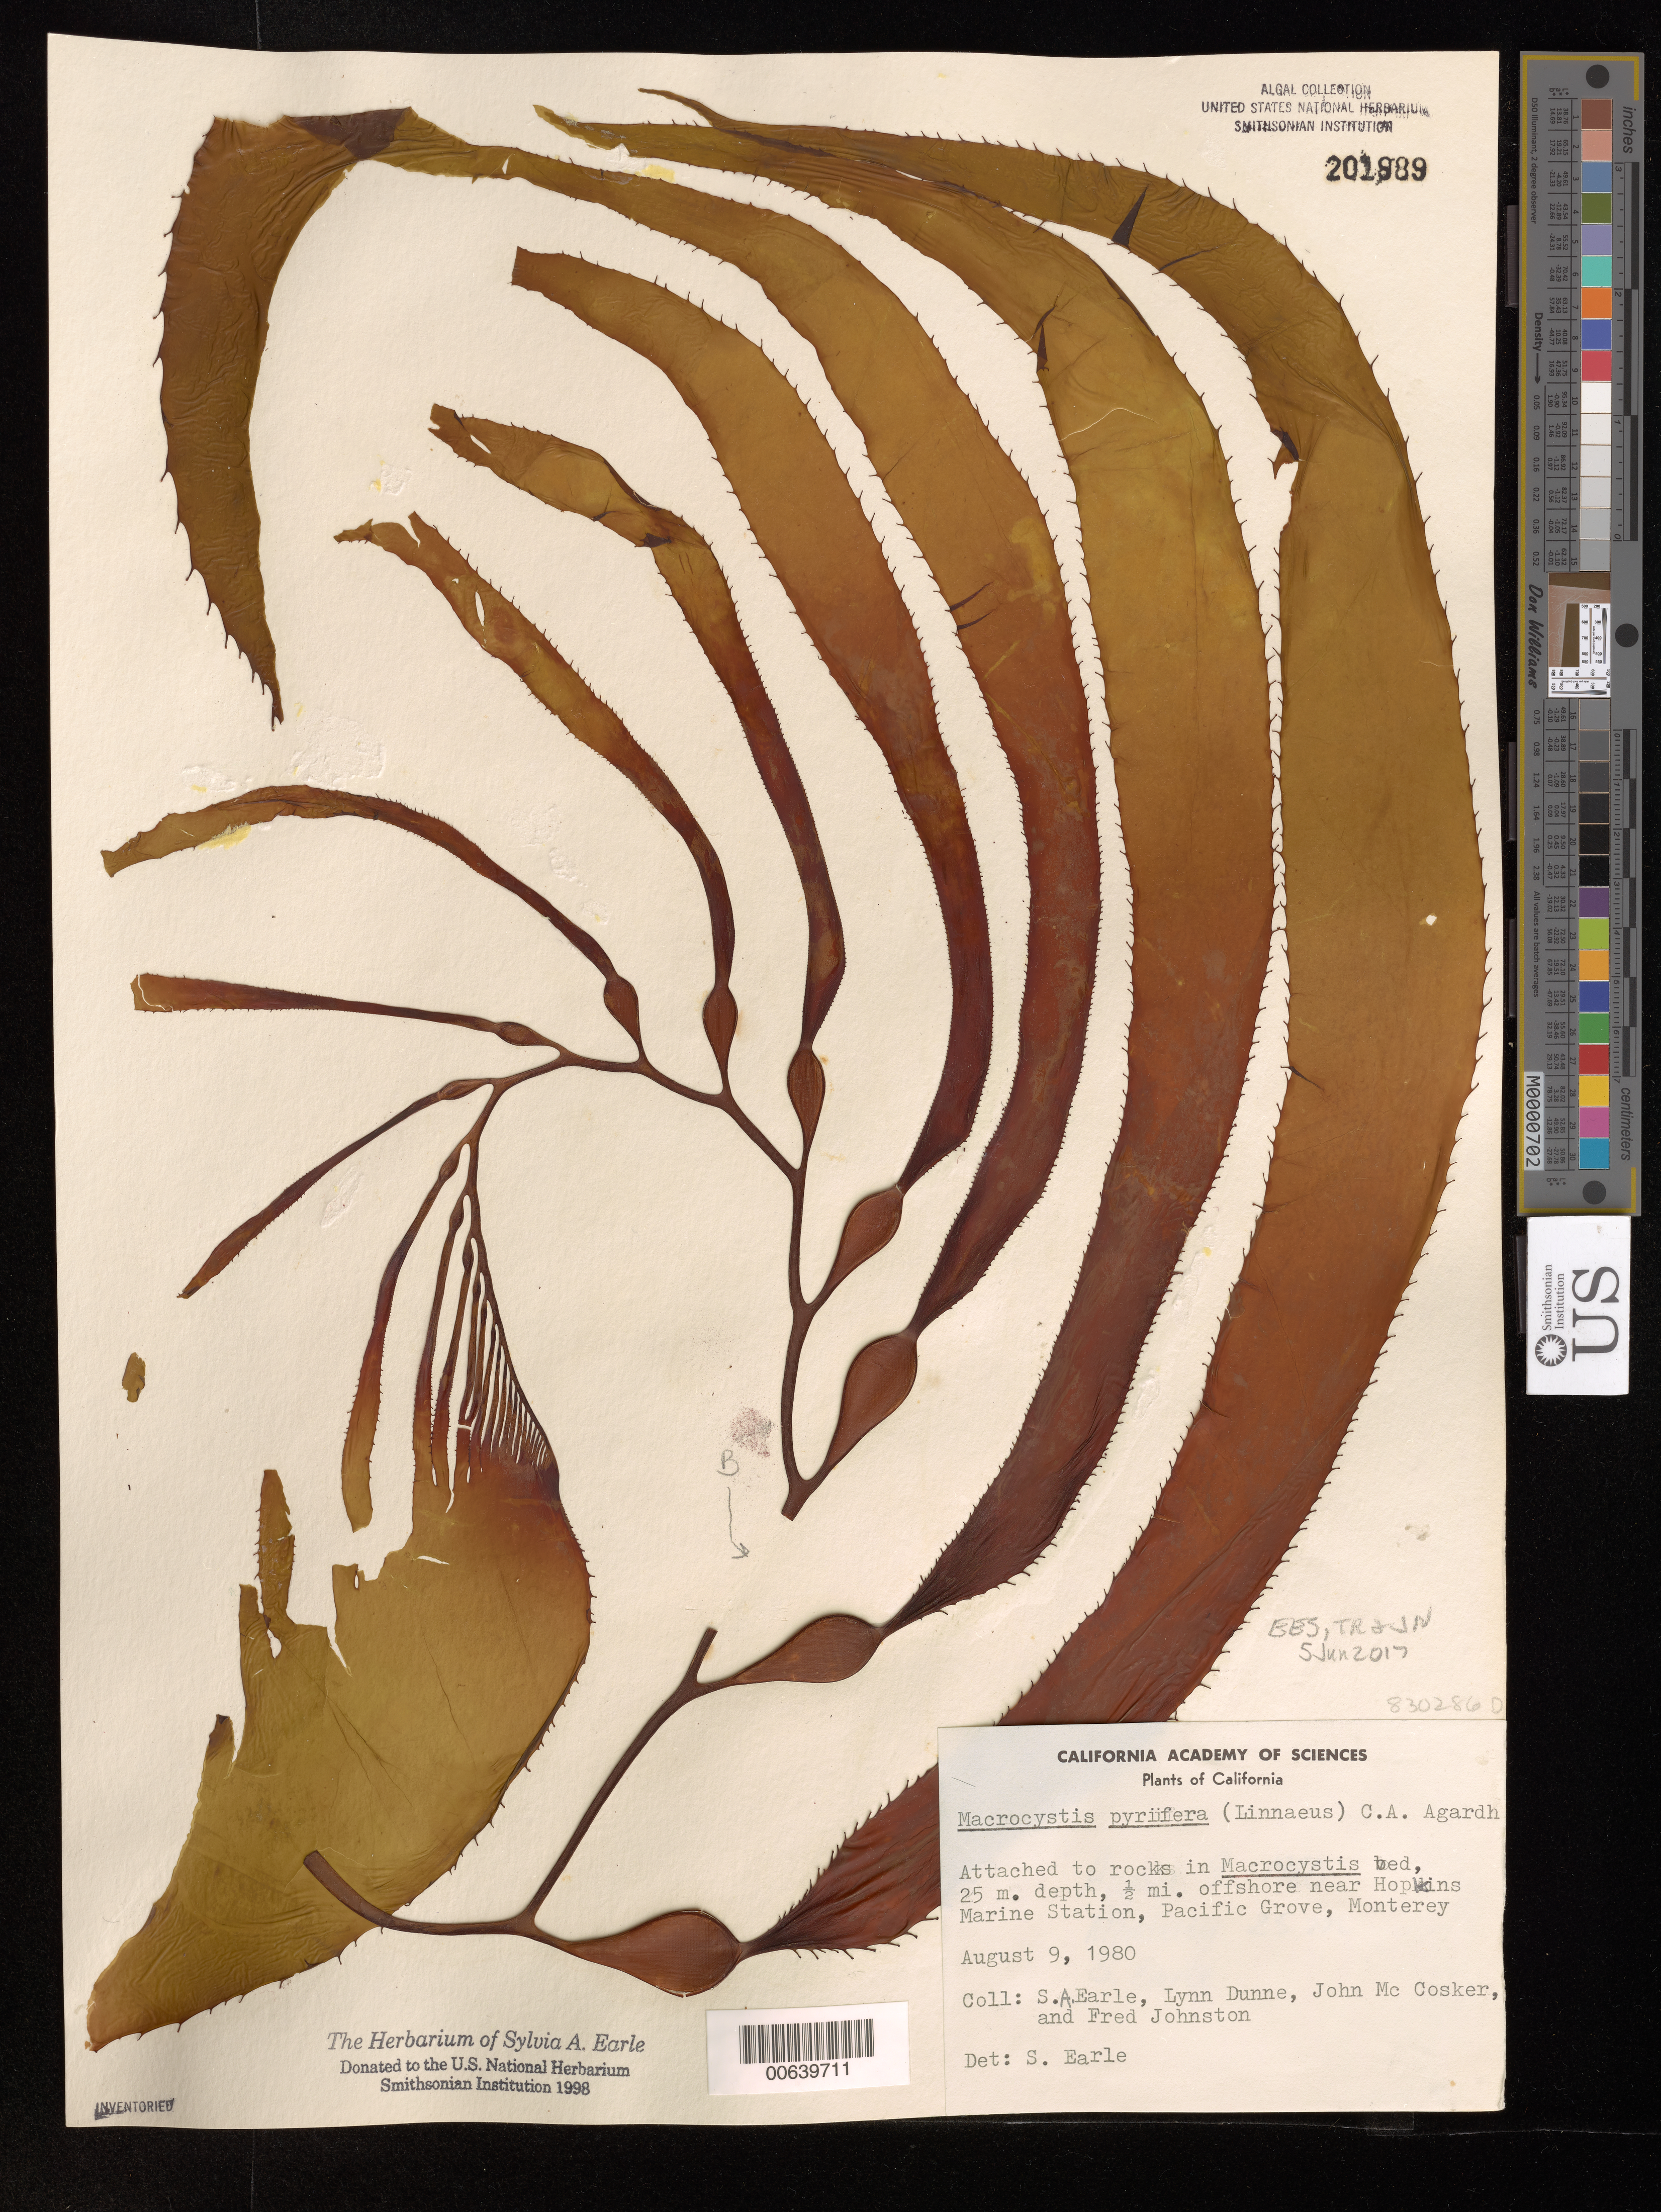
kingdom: Chromista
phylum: Ochrophyta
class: Phaeophyceae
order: Laminariales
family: Laminariaceae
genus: Macrocystis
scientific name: Macrocystis pyrifera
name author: (L.) C. Agardh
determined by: Earle, S. A.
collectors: S. A. Earle, L. Dunne, J. McCosker & F. Johnston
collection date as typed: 09 Aug 1980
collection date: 1980-08-09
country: United States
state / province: California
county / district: Monterey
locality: Pacific Grove, near Hopkins Marine Station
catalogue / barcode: US 201989